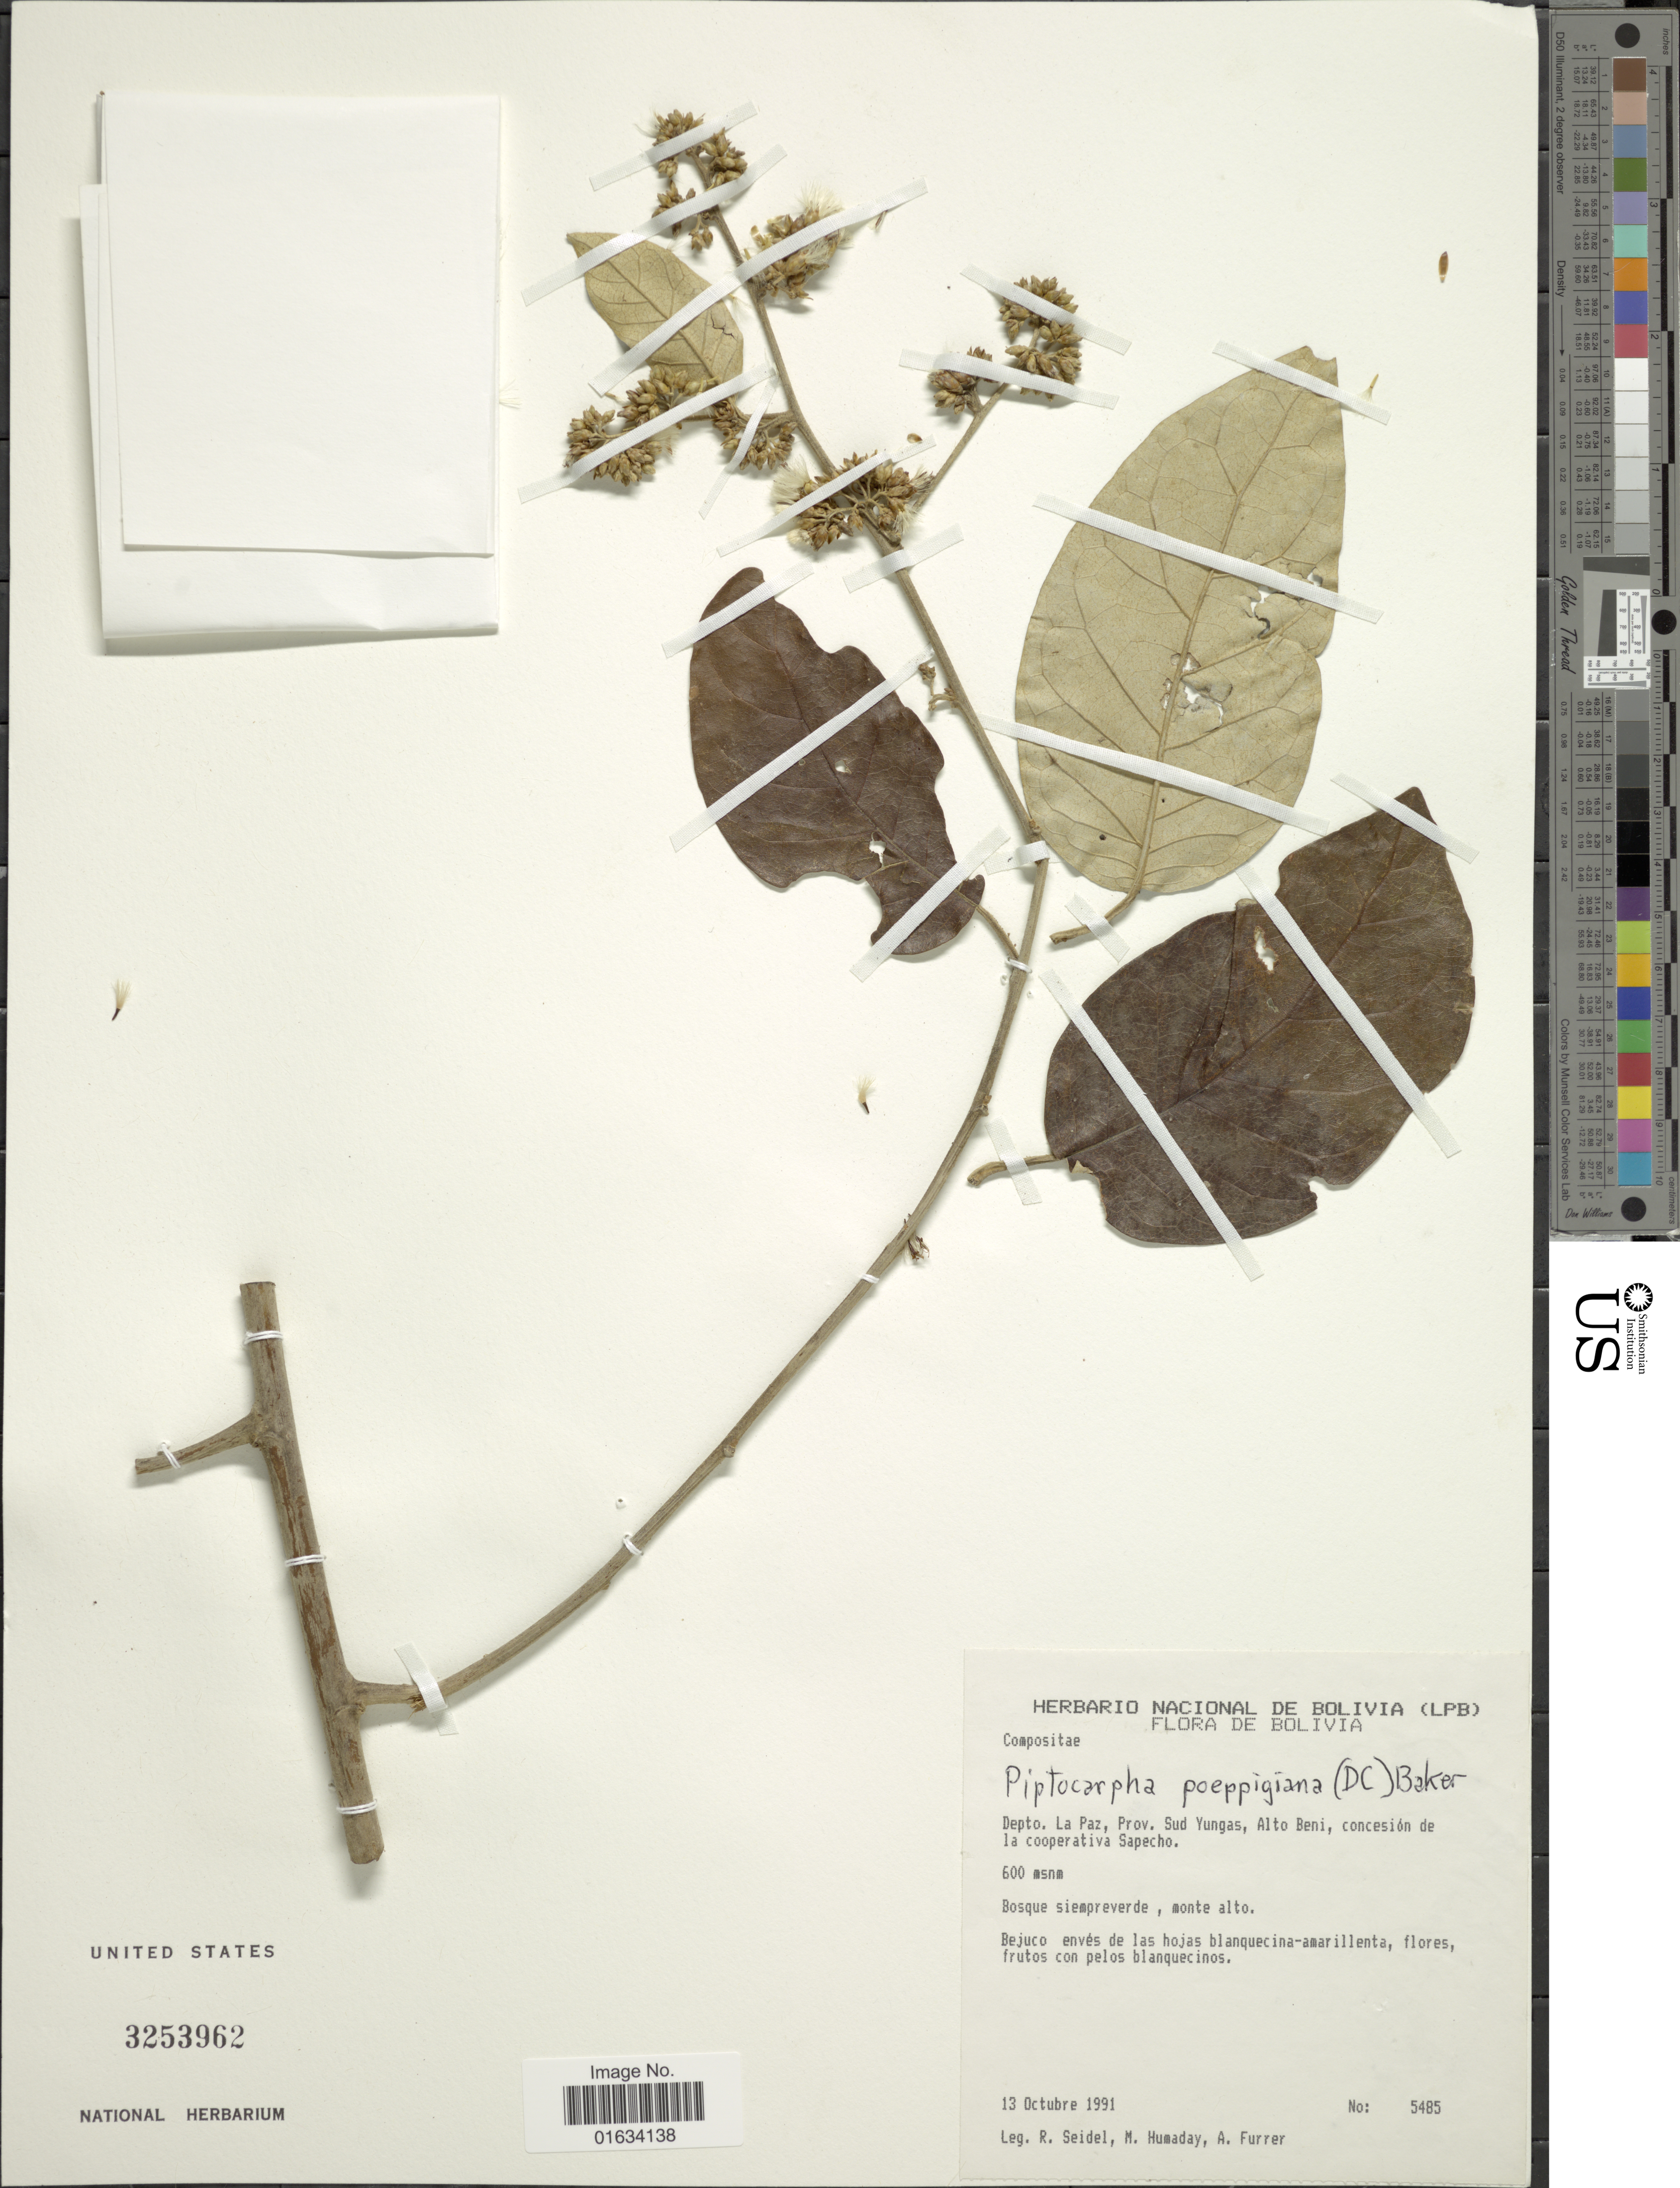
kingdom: Plantae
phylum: Tracheophyta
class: Magnoliopsida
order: Asterales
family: Asteraceae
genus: Piptocarpha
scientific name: Piptocarpha poeppigiana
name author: (DC.) Baker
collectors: R. Seidel, M. Humaday & A. Furrer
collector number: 5485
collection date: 1991-10-13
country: Bolivia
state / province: La Paz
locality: Bolivia. Depto. La Paz, Prov. Sud Yungas, Alto Beni, consesion de la cooperativa Sapecho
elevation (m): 600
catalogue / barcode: US 3253962